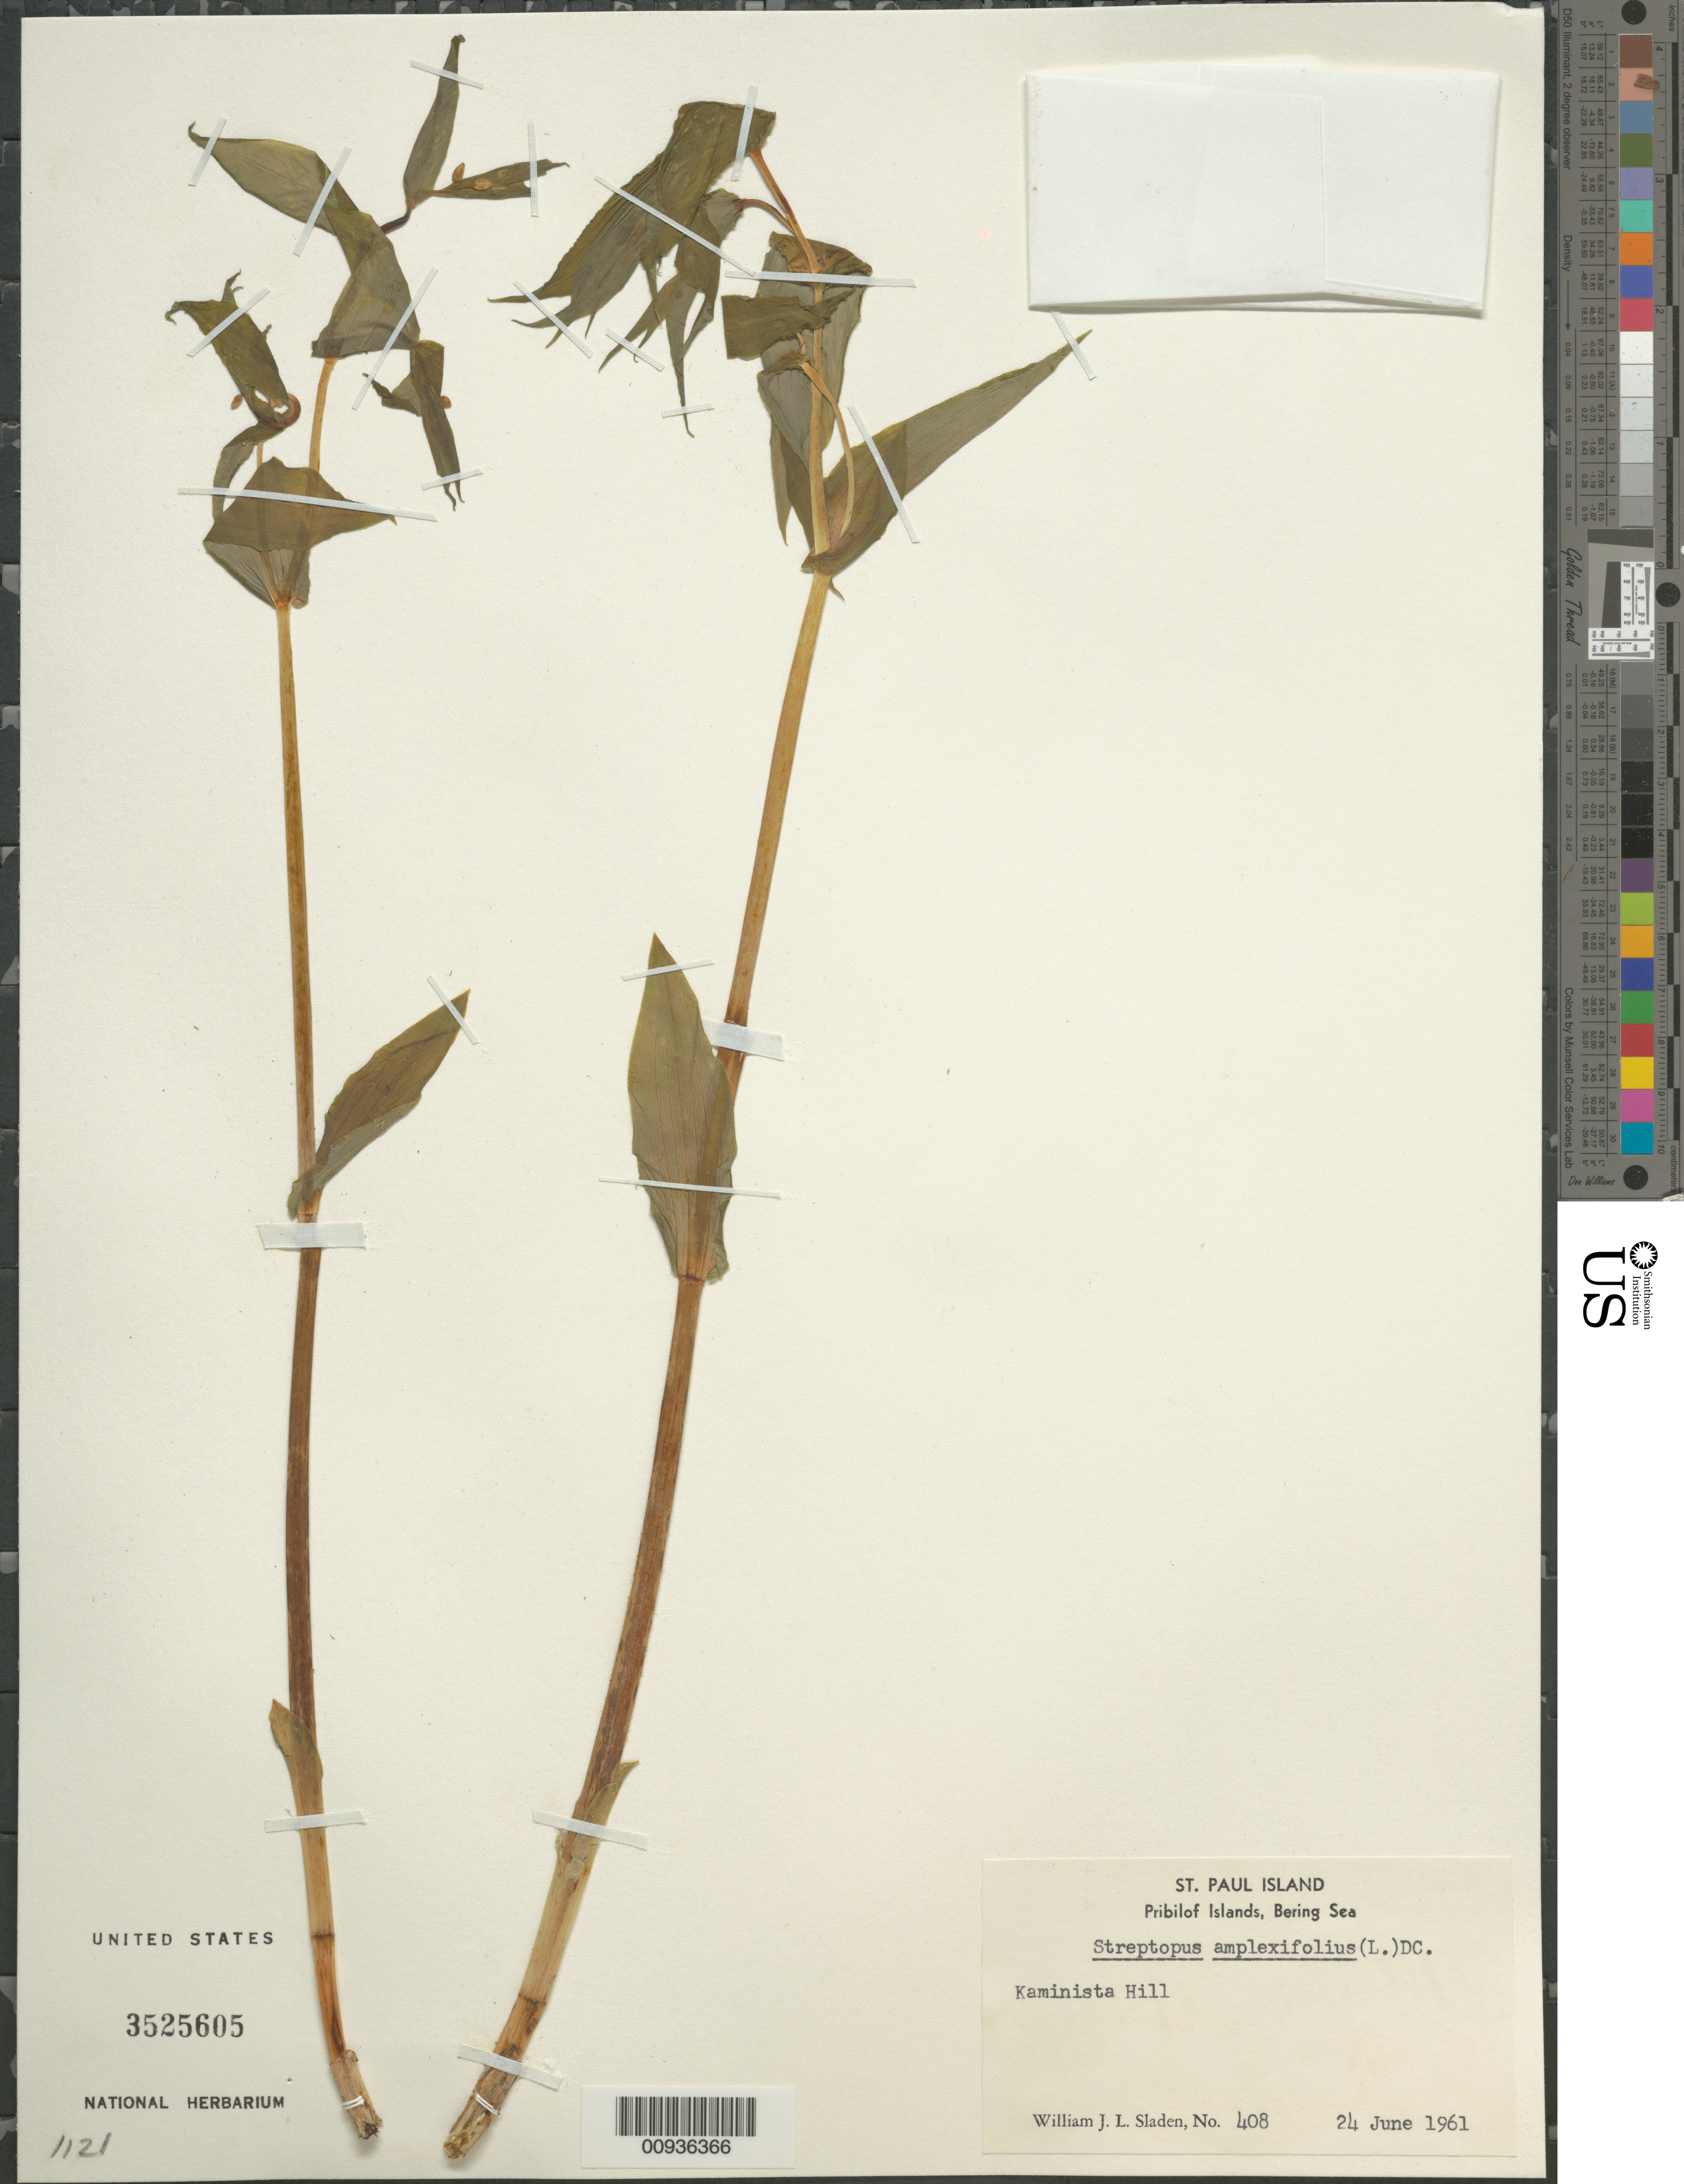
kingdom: Plantae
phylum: Tracheophyta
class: Liliopsida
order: Liliales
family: Liliaceae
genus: Streptopus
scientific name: Streptopus amplexifolius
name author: DC.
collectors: W. Sladen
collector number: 408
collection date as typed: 24 Jun 1961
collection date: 1961-06-24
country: United States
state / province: Alaska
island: St. Paul Island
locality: St. Paul Island. Kaminista Hill., Bering Sea, Pribilof Islands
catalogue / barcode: US 3525605